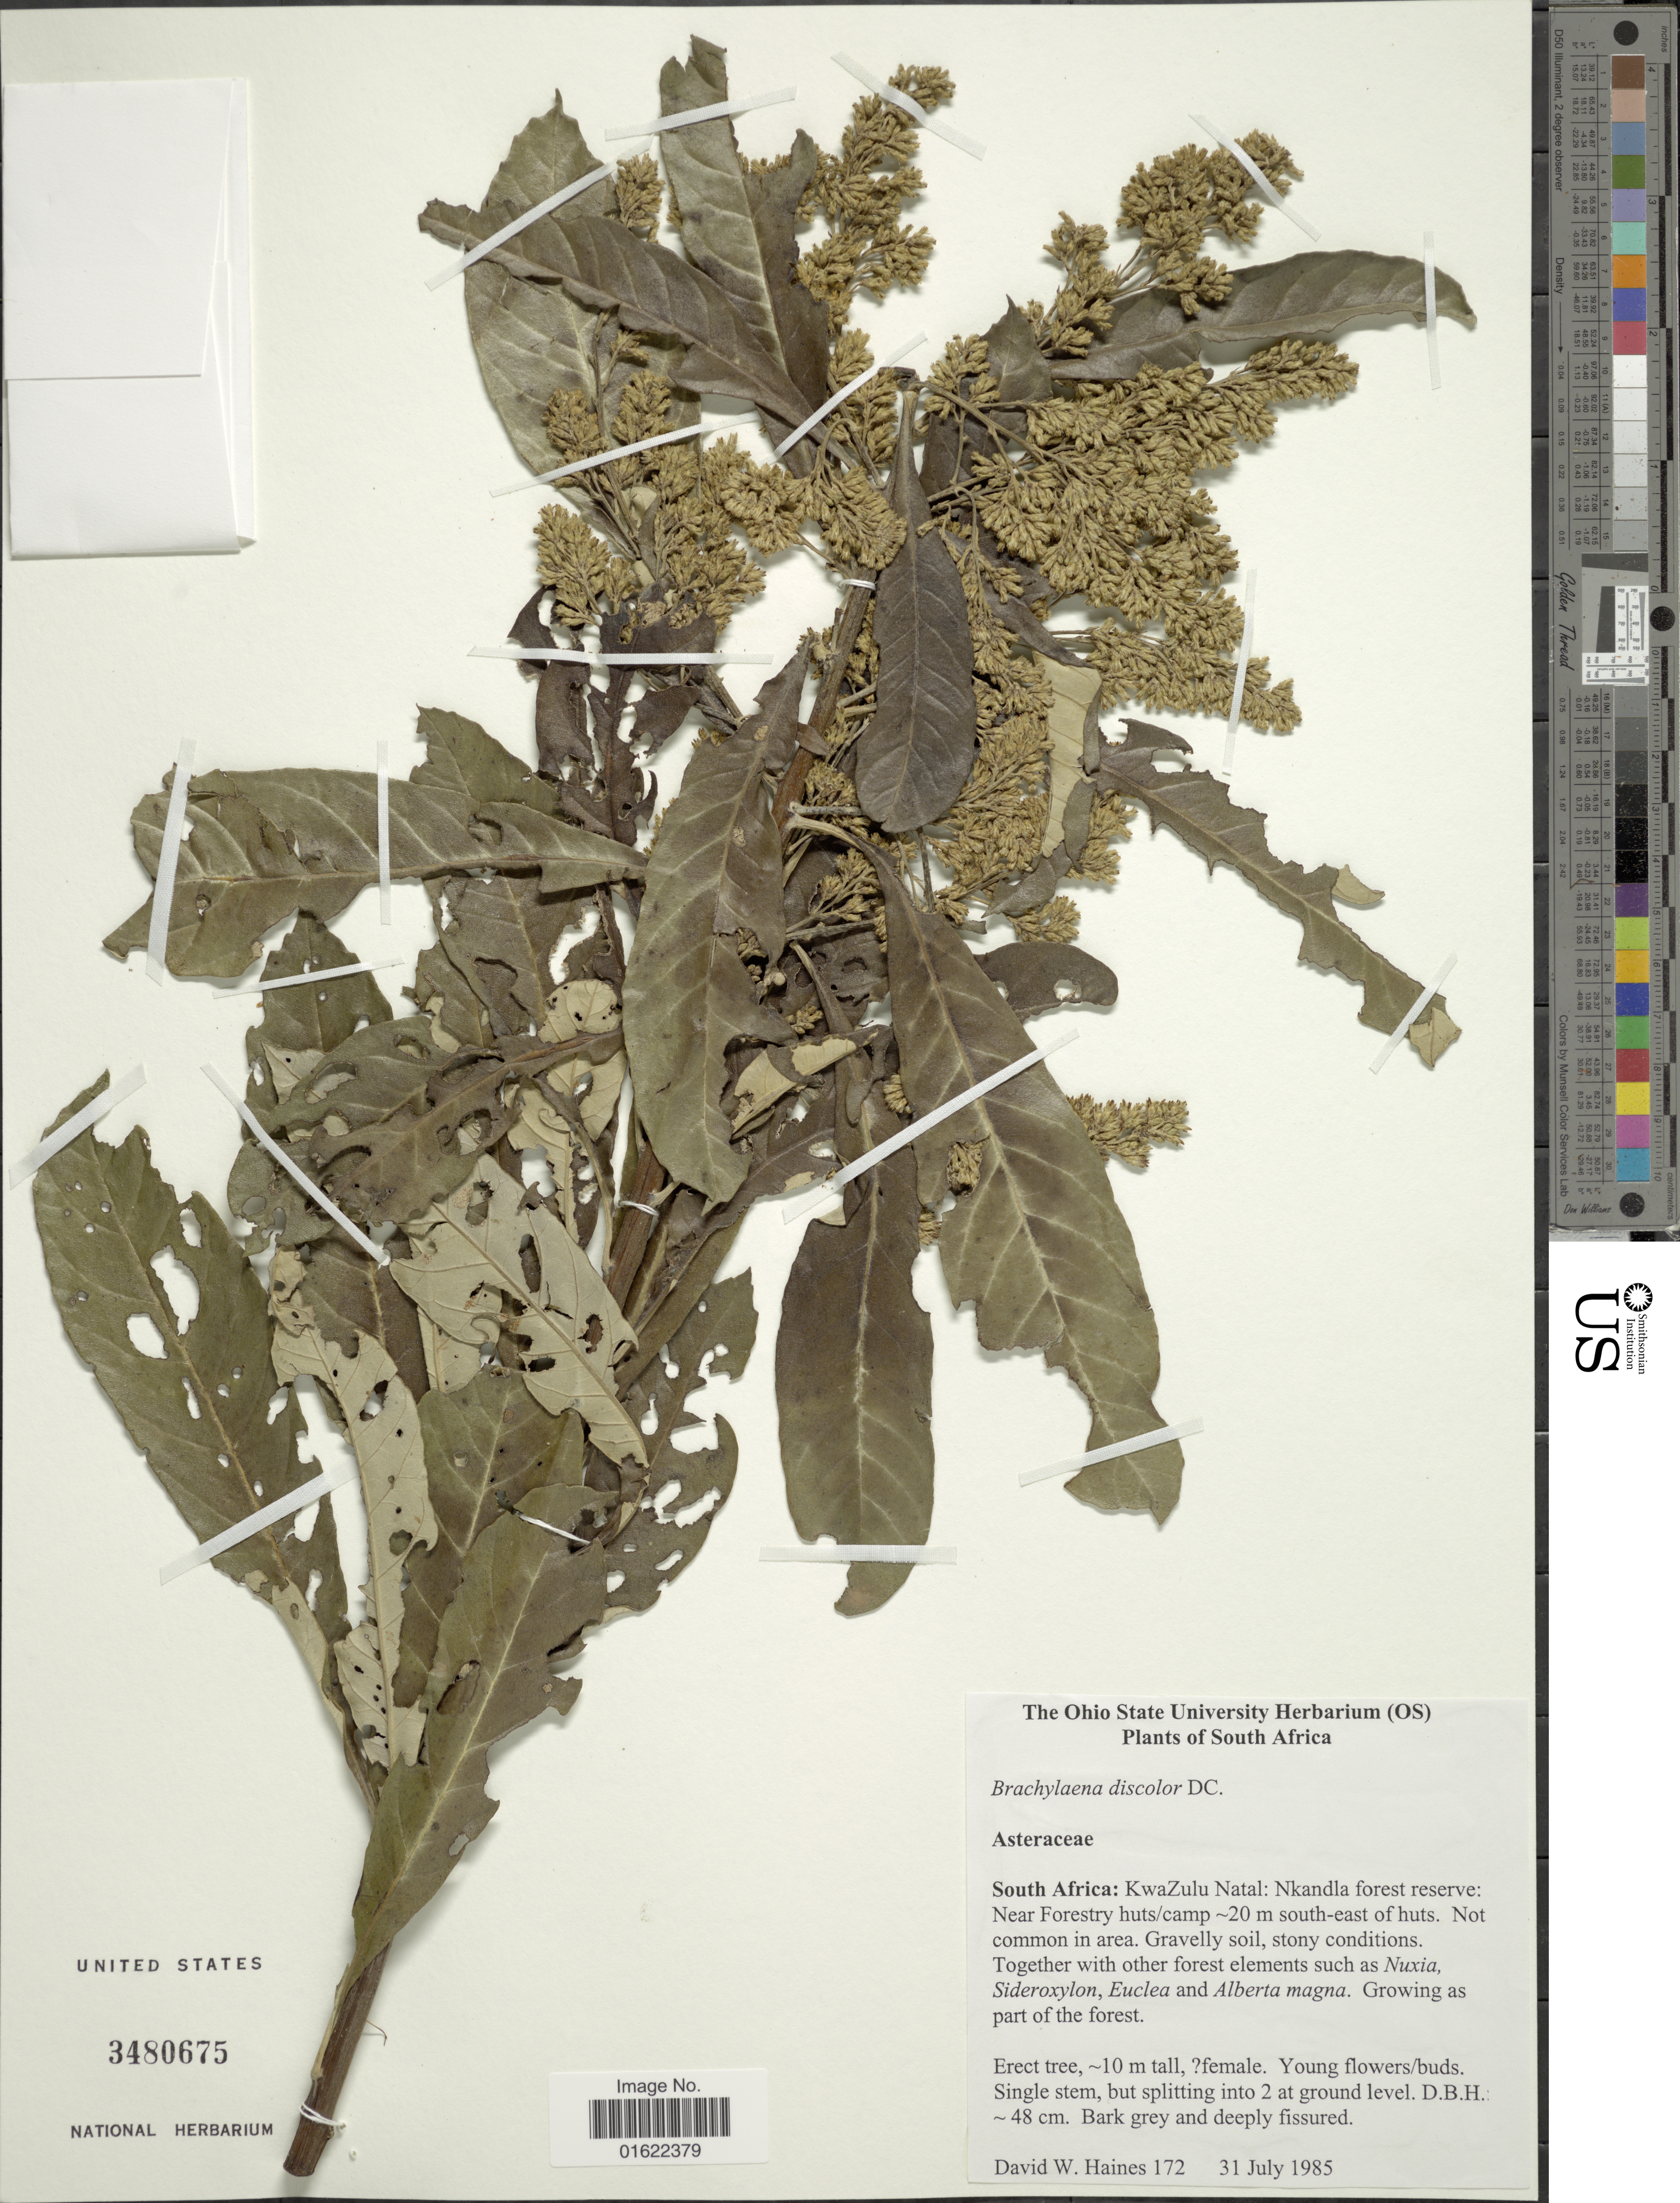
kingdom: Plantae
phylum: Tracheophyta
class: Magnoliopsida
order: Asterales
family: Asteraceae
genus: Brachylaena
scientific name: Brachylaena discolor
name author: DC.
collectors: D. Haines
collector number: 172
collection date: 1985-07-31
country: South Africa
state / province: KwaZulu-Natal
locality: Nkandla forest reserve; Near Forestry huts/camp 20 m south-east of huts.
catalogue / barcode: US 3480675